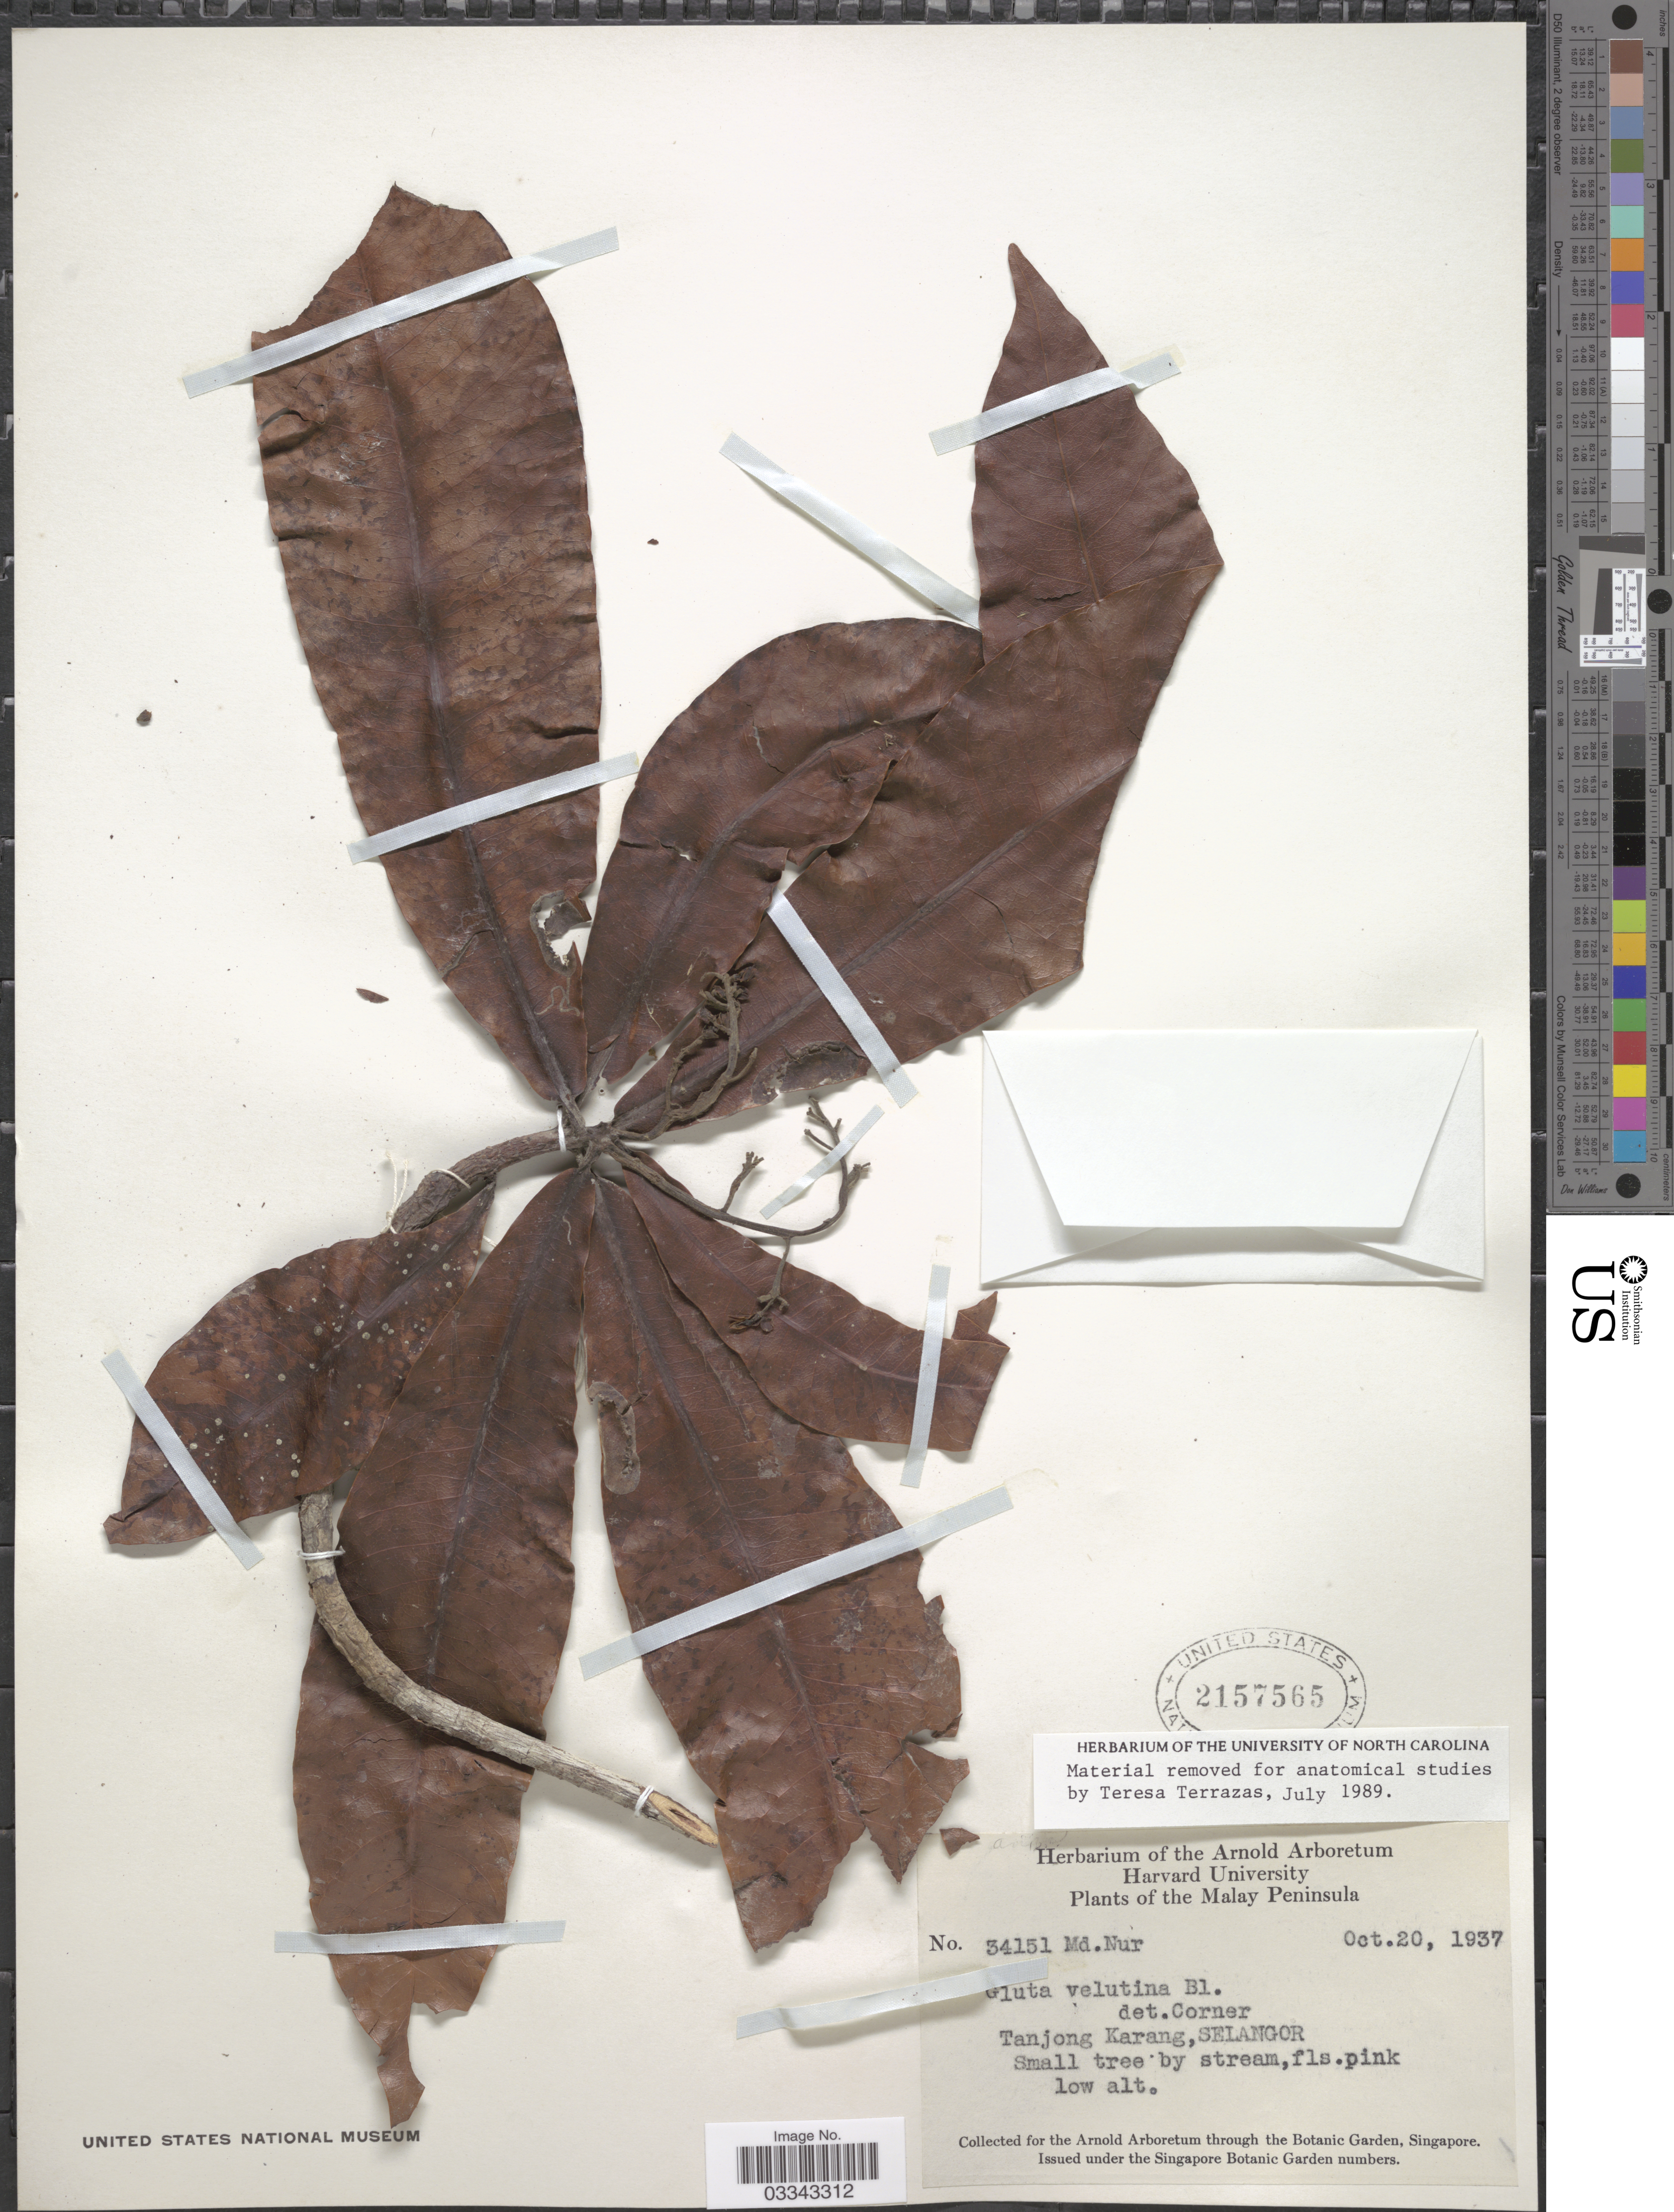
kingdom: Plantae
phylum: Tracheophyta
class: Magnoliopsida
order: Sapindales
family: Anacardiaceae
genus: Gluta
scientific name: Gluta velutina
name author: Blume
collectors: M. Nur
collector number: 34151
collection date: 1937-10-20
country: Malaysia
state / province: Selangor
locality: The Malay Peninsula. Tanjong Karang.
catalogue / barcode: US 2157565